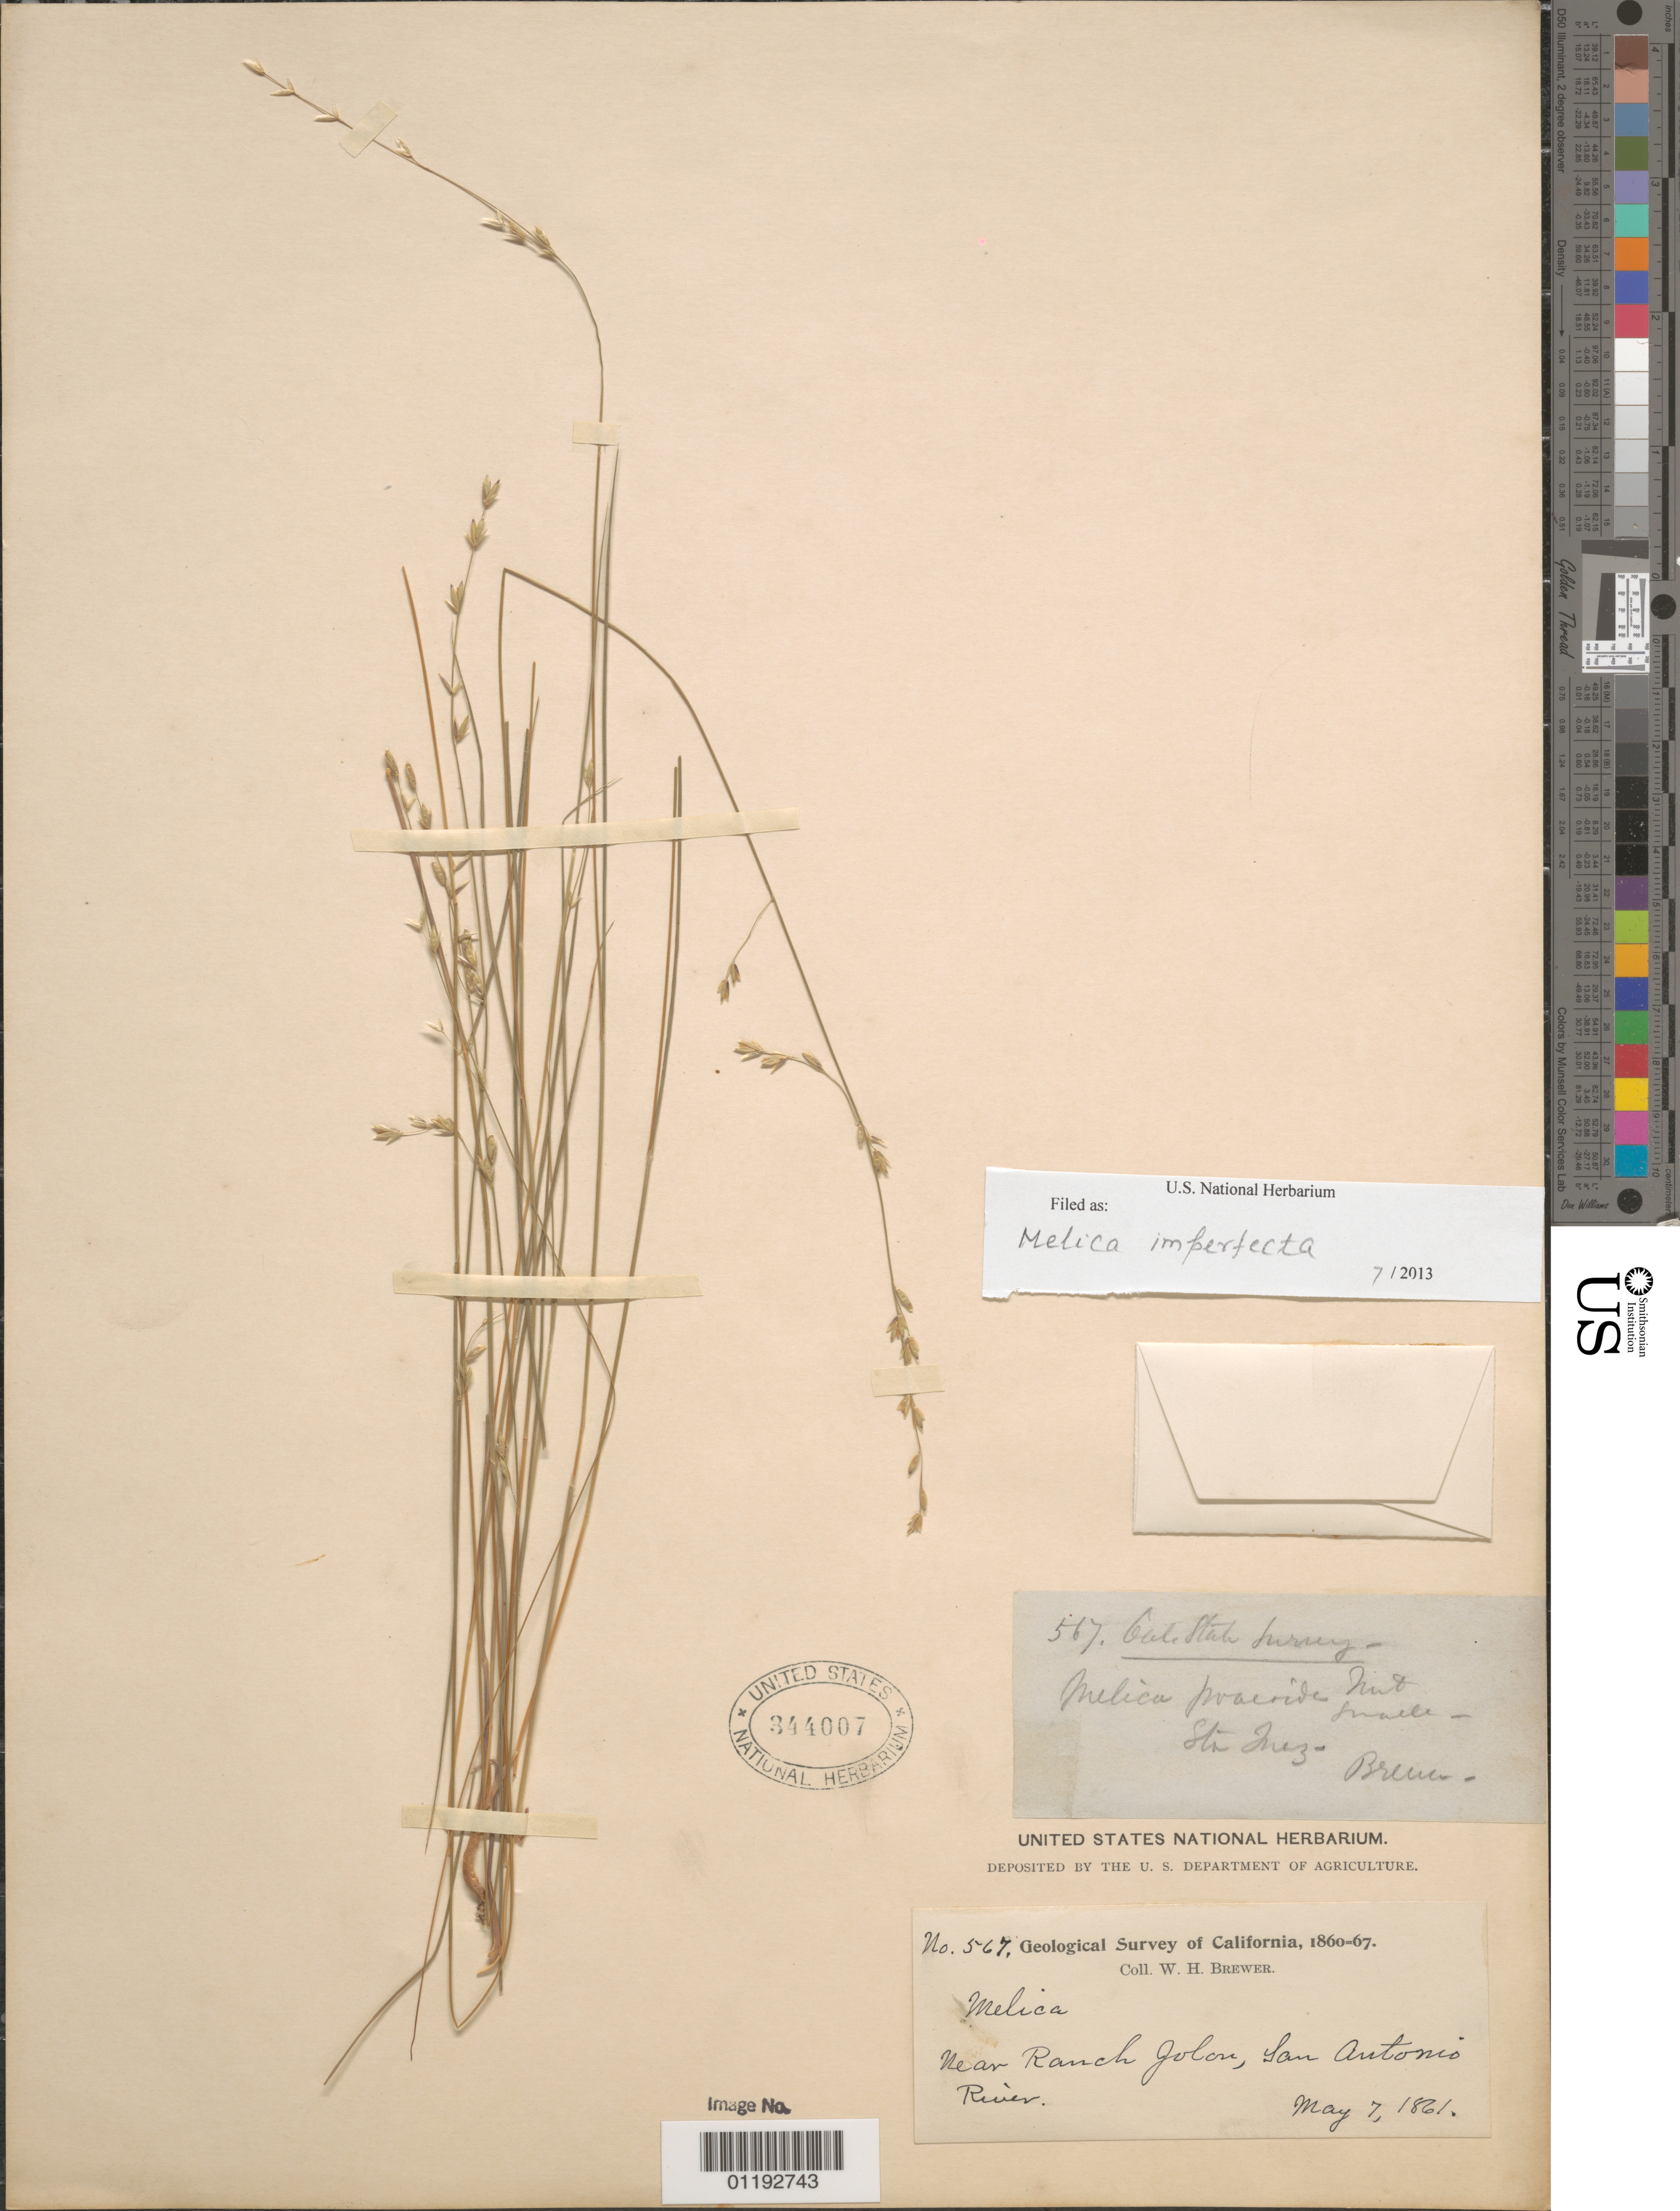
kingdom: Plantae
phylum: Tracheophyta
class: Liliopsida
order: Poales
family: Poaceae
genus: Melica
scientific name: Melica imperfecta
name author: Trin.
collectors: W. H. Brewer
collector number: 567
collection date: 1861-05-07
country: United States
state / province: California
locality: Near Ranch Jolon, San Antonio River.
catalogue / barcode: US 344007